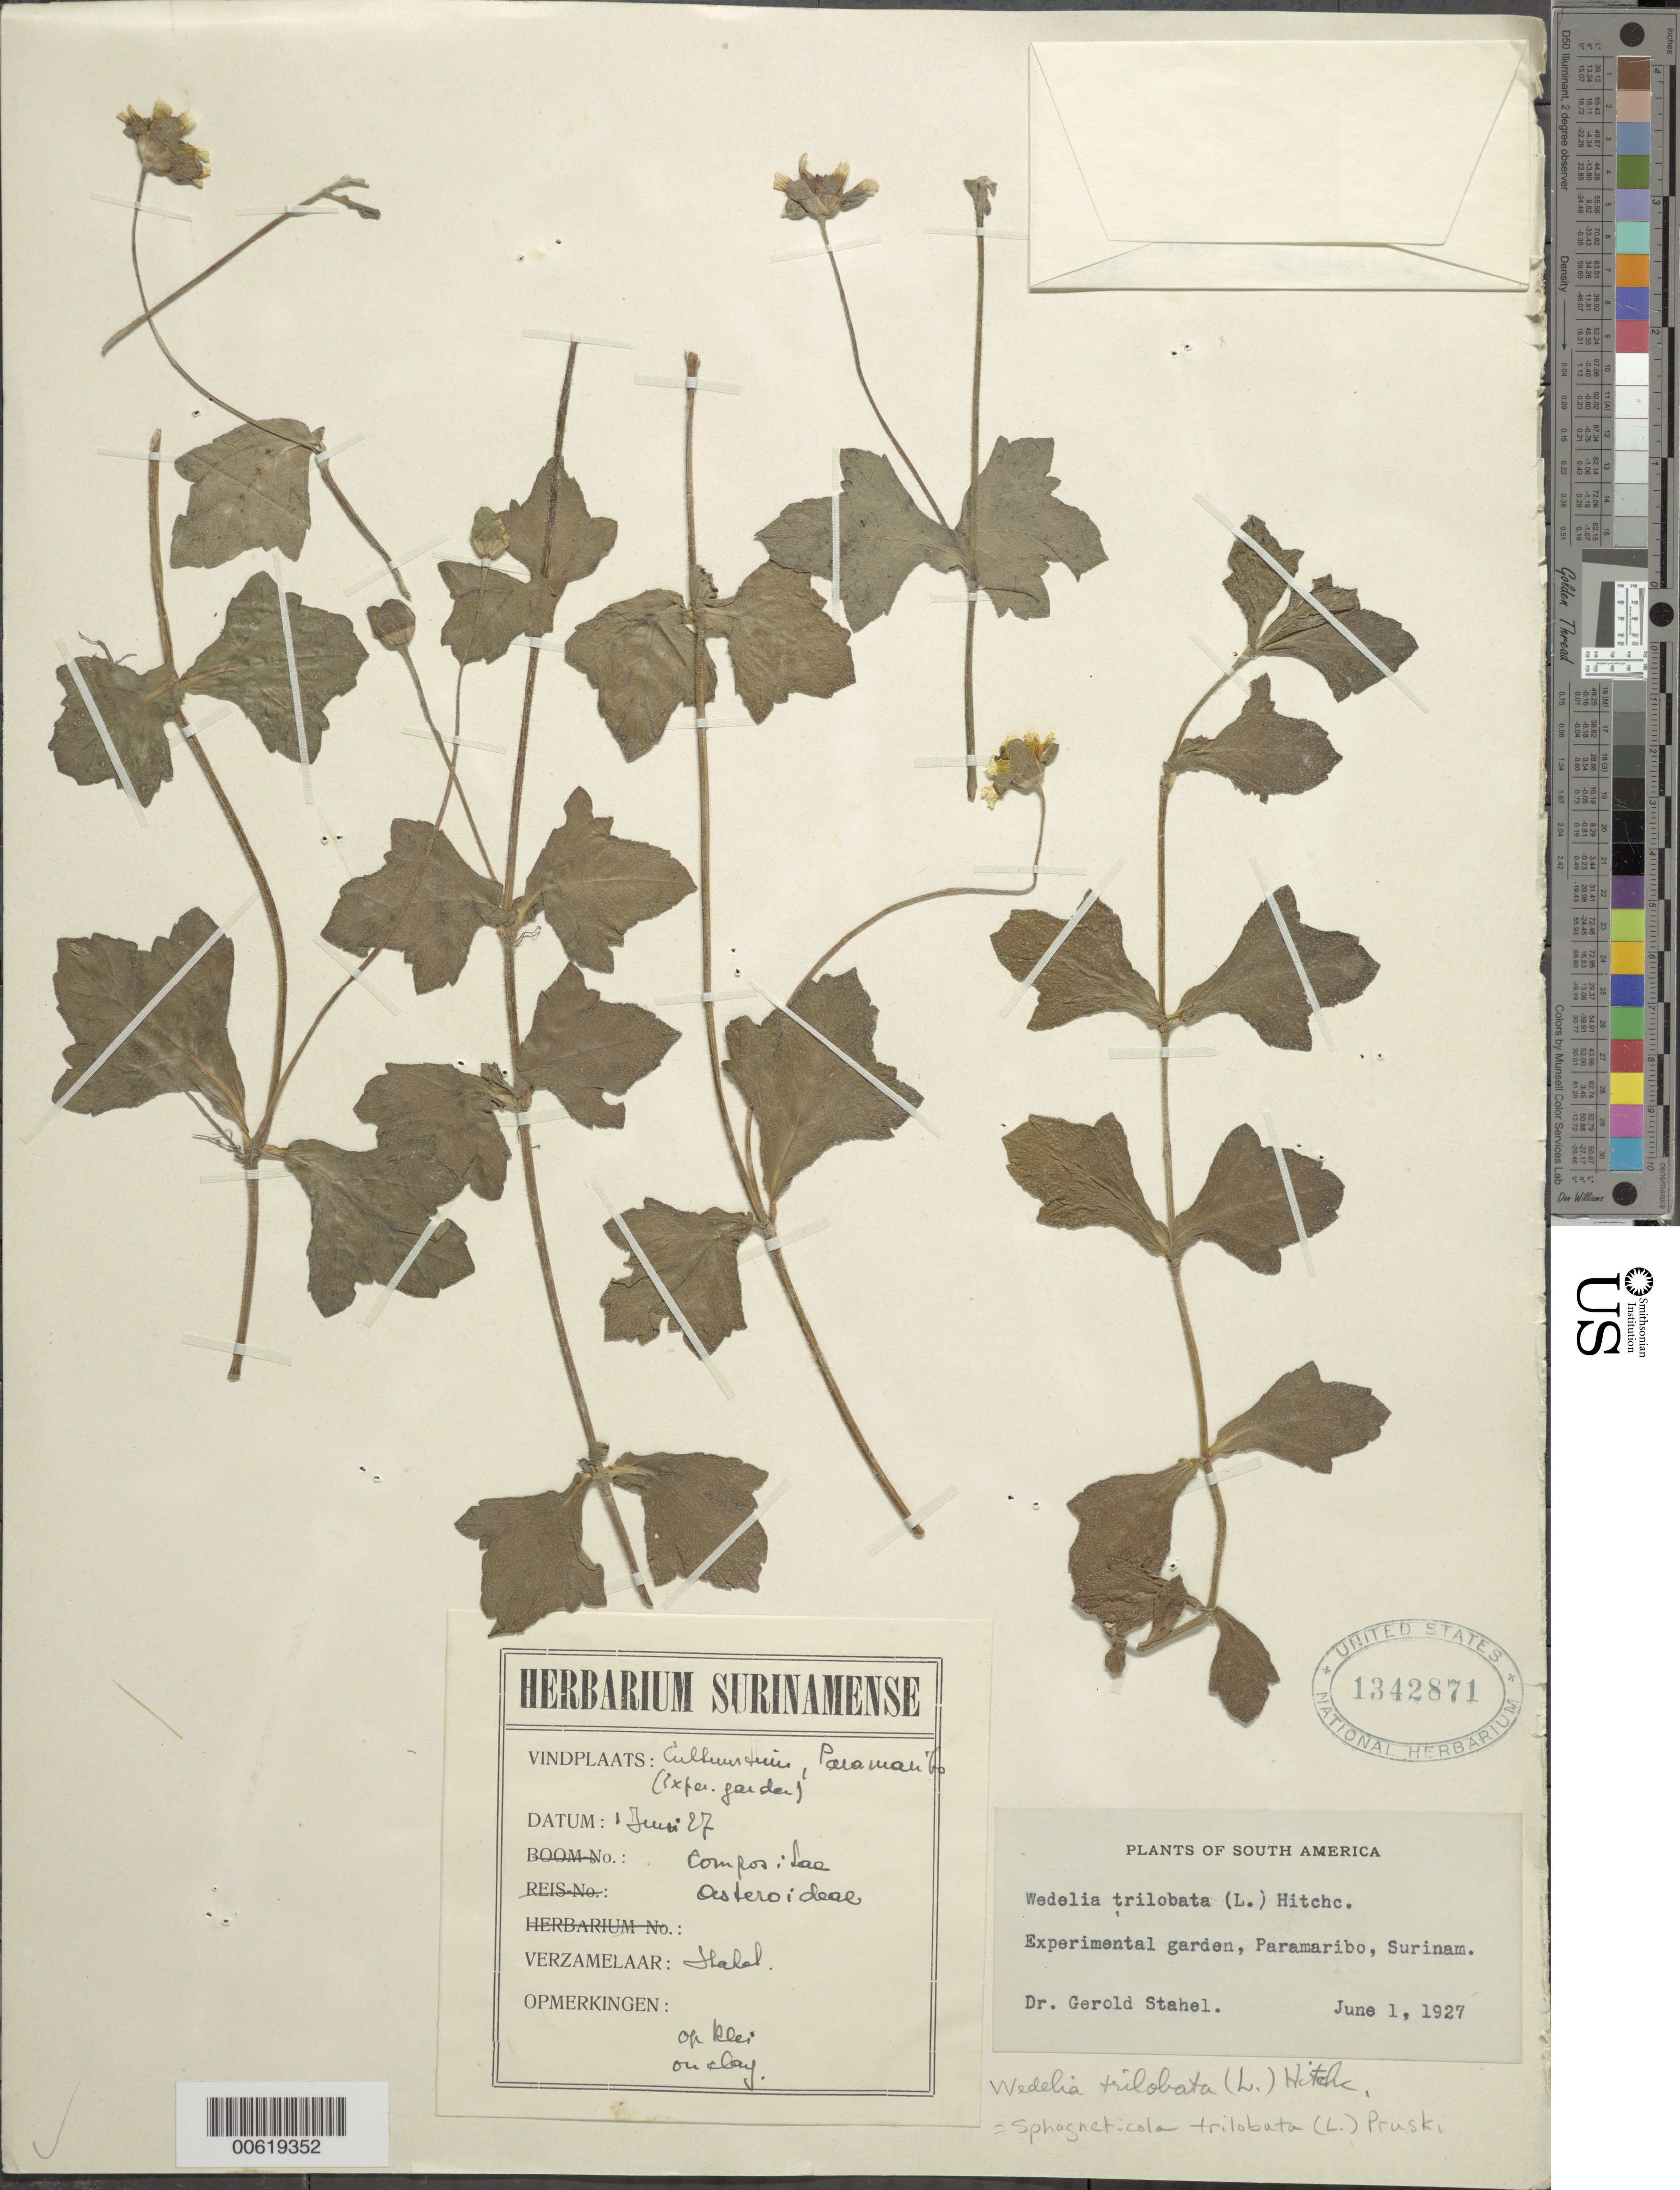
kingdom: Plantae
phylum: Tracheophyta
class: Magnoliopsida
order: Asterales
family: Asteraceae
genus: Sphagneticola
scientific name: Sphagneticola trilobata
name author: (L.) Pruski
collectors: G. Stahel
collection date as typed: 1-Jun-27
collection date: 1927-06-01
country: Suriname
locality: Paramaribo, Experimental Garden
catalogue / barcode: US 1342871